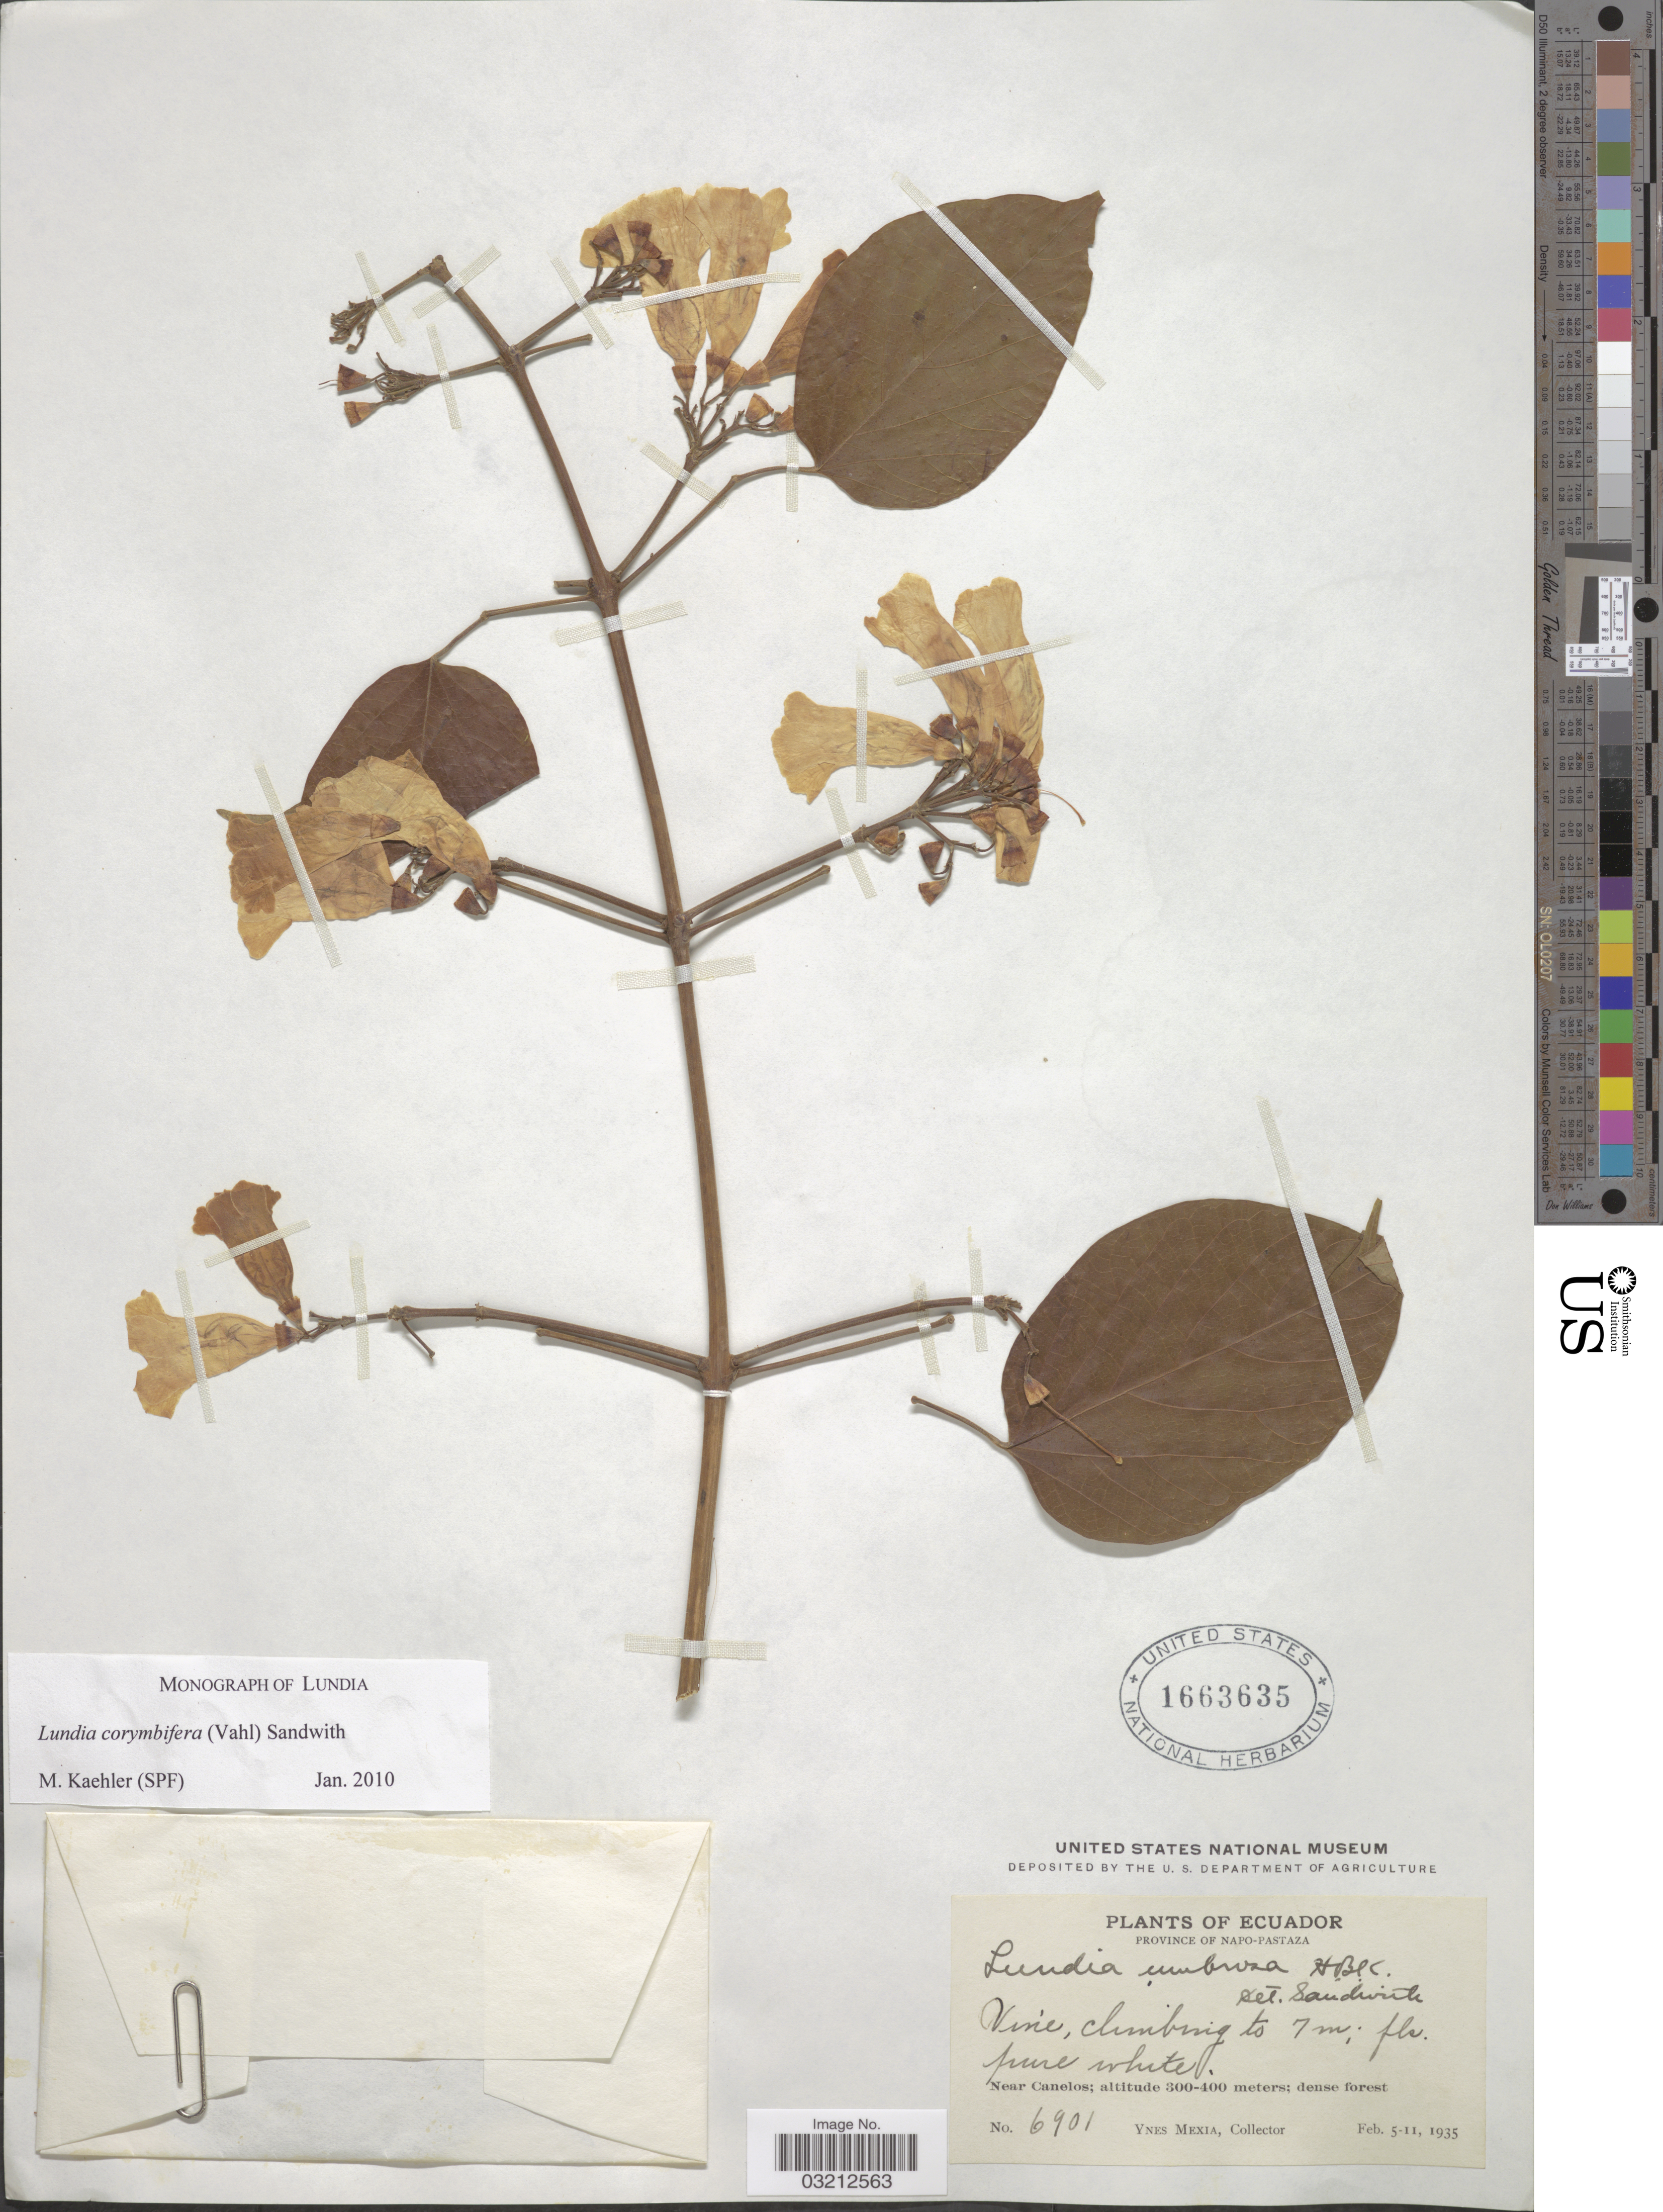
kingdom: Plantae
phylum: Tracheophyta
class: Magnoliopsida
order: Lamiales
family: Bignoniaceae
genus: Lundia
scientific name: Lundia corymbifera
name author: (Vahl) Sandwith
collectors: Y. Mexia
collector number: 6901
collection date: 1935-02-05/1935-02-11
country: Ecuador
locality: Province of Napo-Pastaza. Near Canelos.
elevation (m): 300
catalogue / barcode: US 1663635